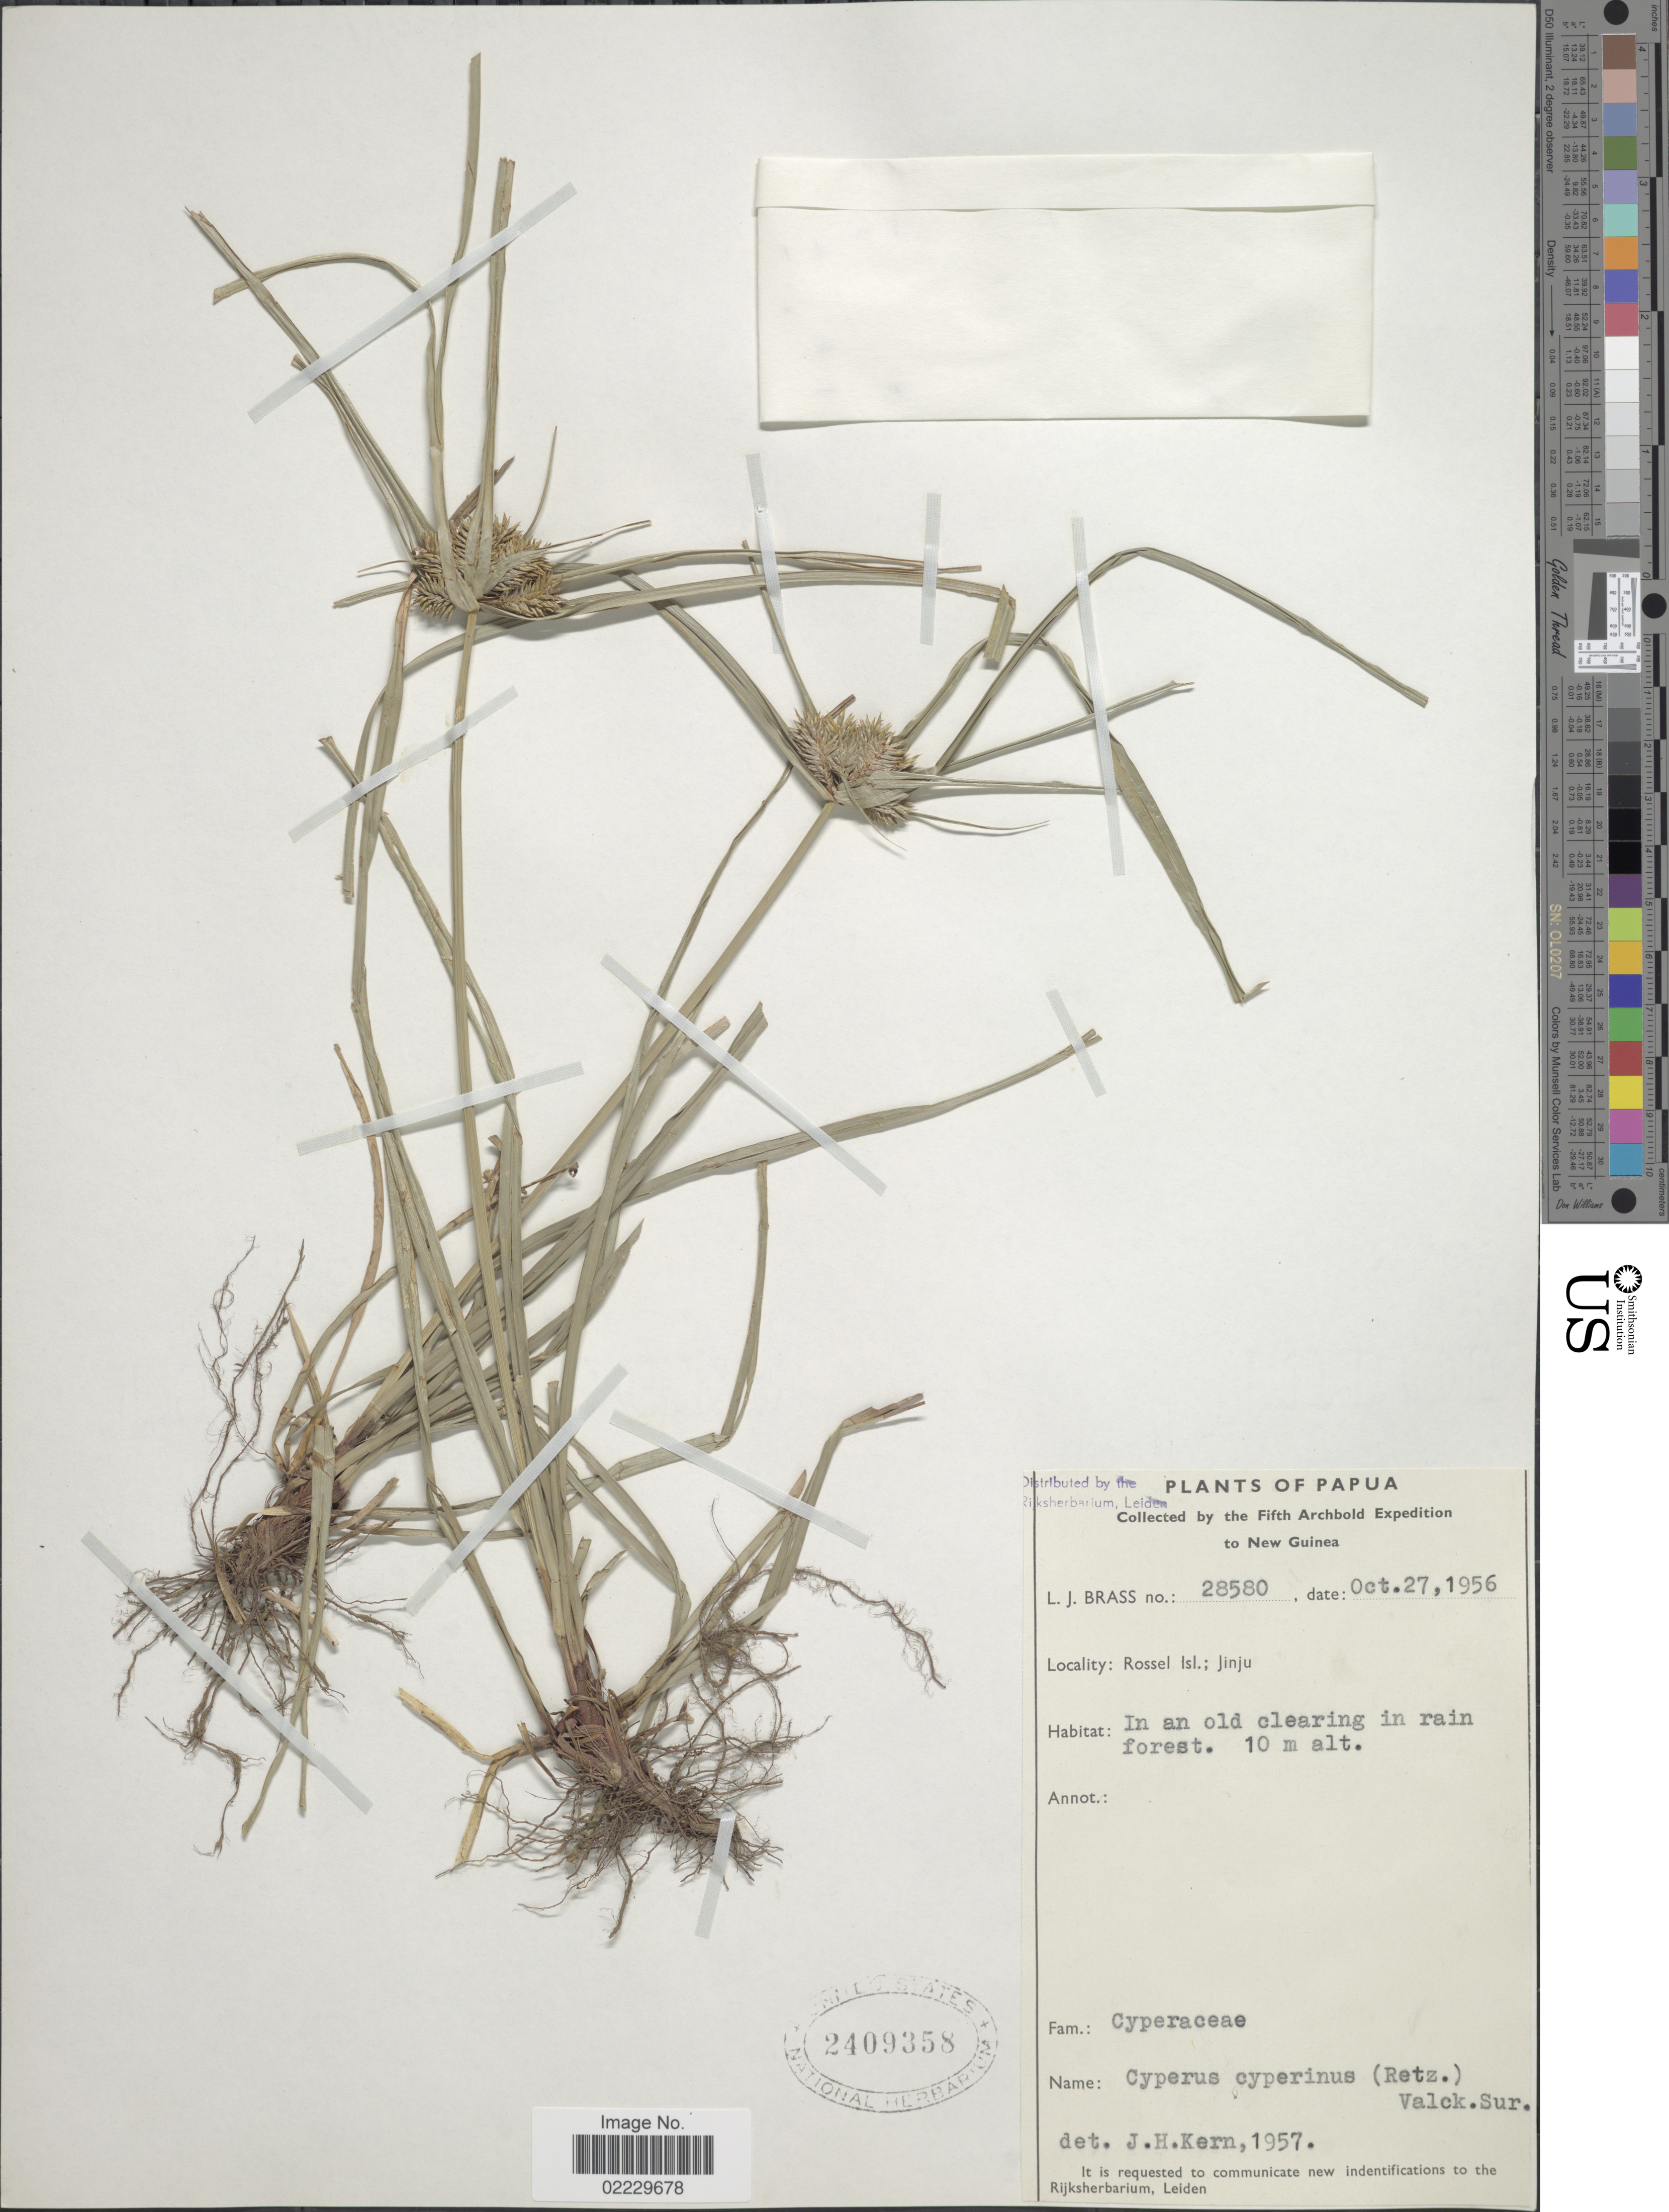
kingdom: Plantae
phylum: Tracheophyta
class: Liliopsida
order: Poales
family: Cyperaceae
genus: Cyperus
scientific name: Cyperus cyperinus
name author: (Retz.) Valck. Sur.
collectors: L. J. Brass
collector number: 28580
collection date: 1956-10-27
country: Papua New Guinea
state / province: Milne Bay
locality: Papua, Rossel Isl: Jinju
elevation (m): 10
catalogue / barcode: US 2409358